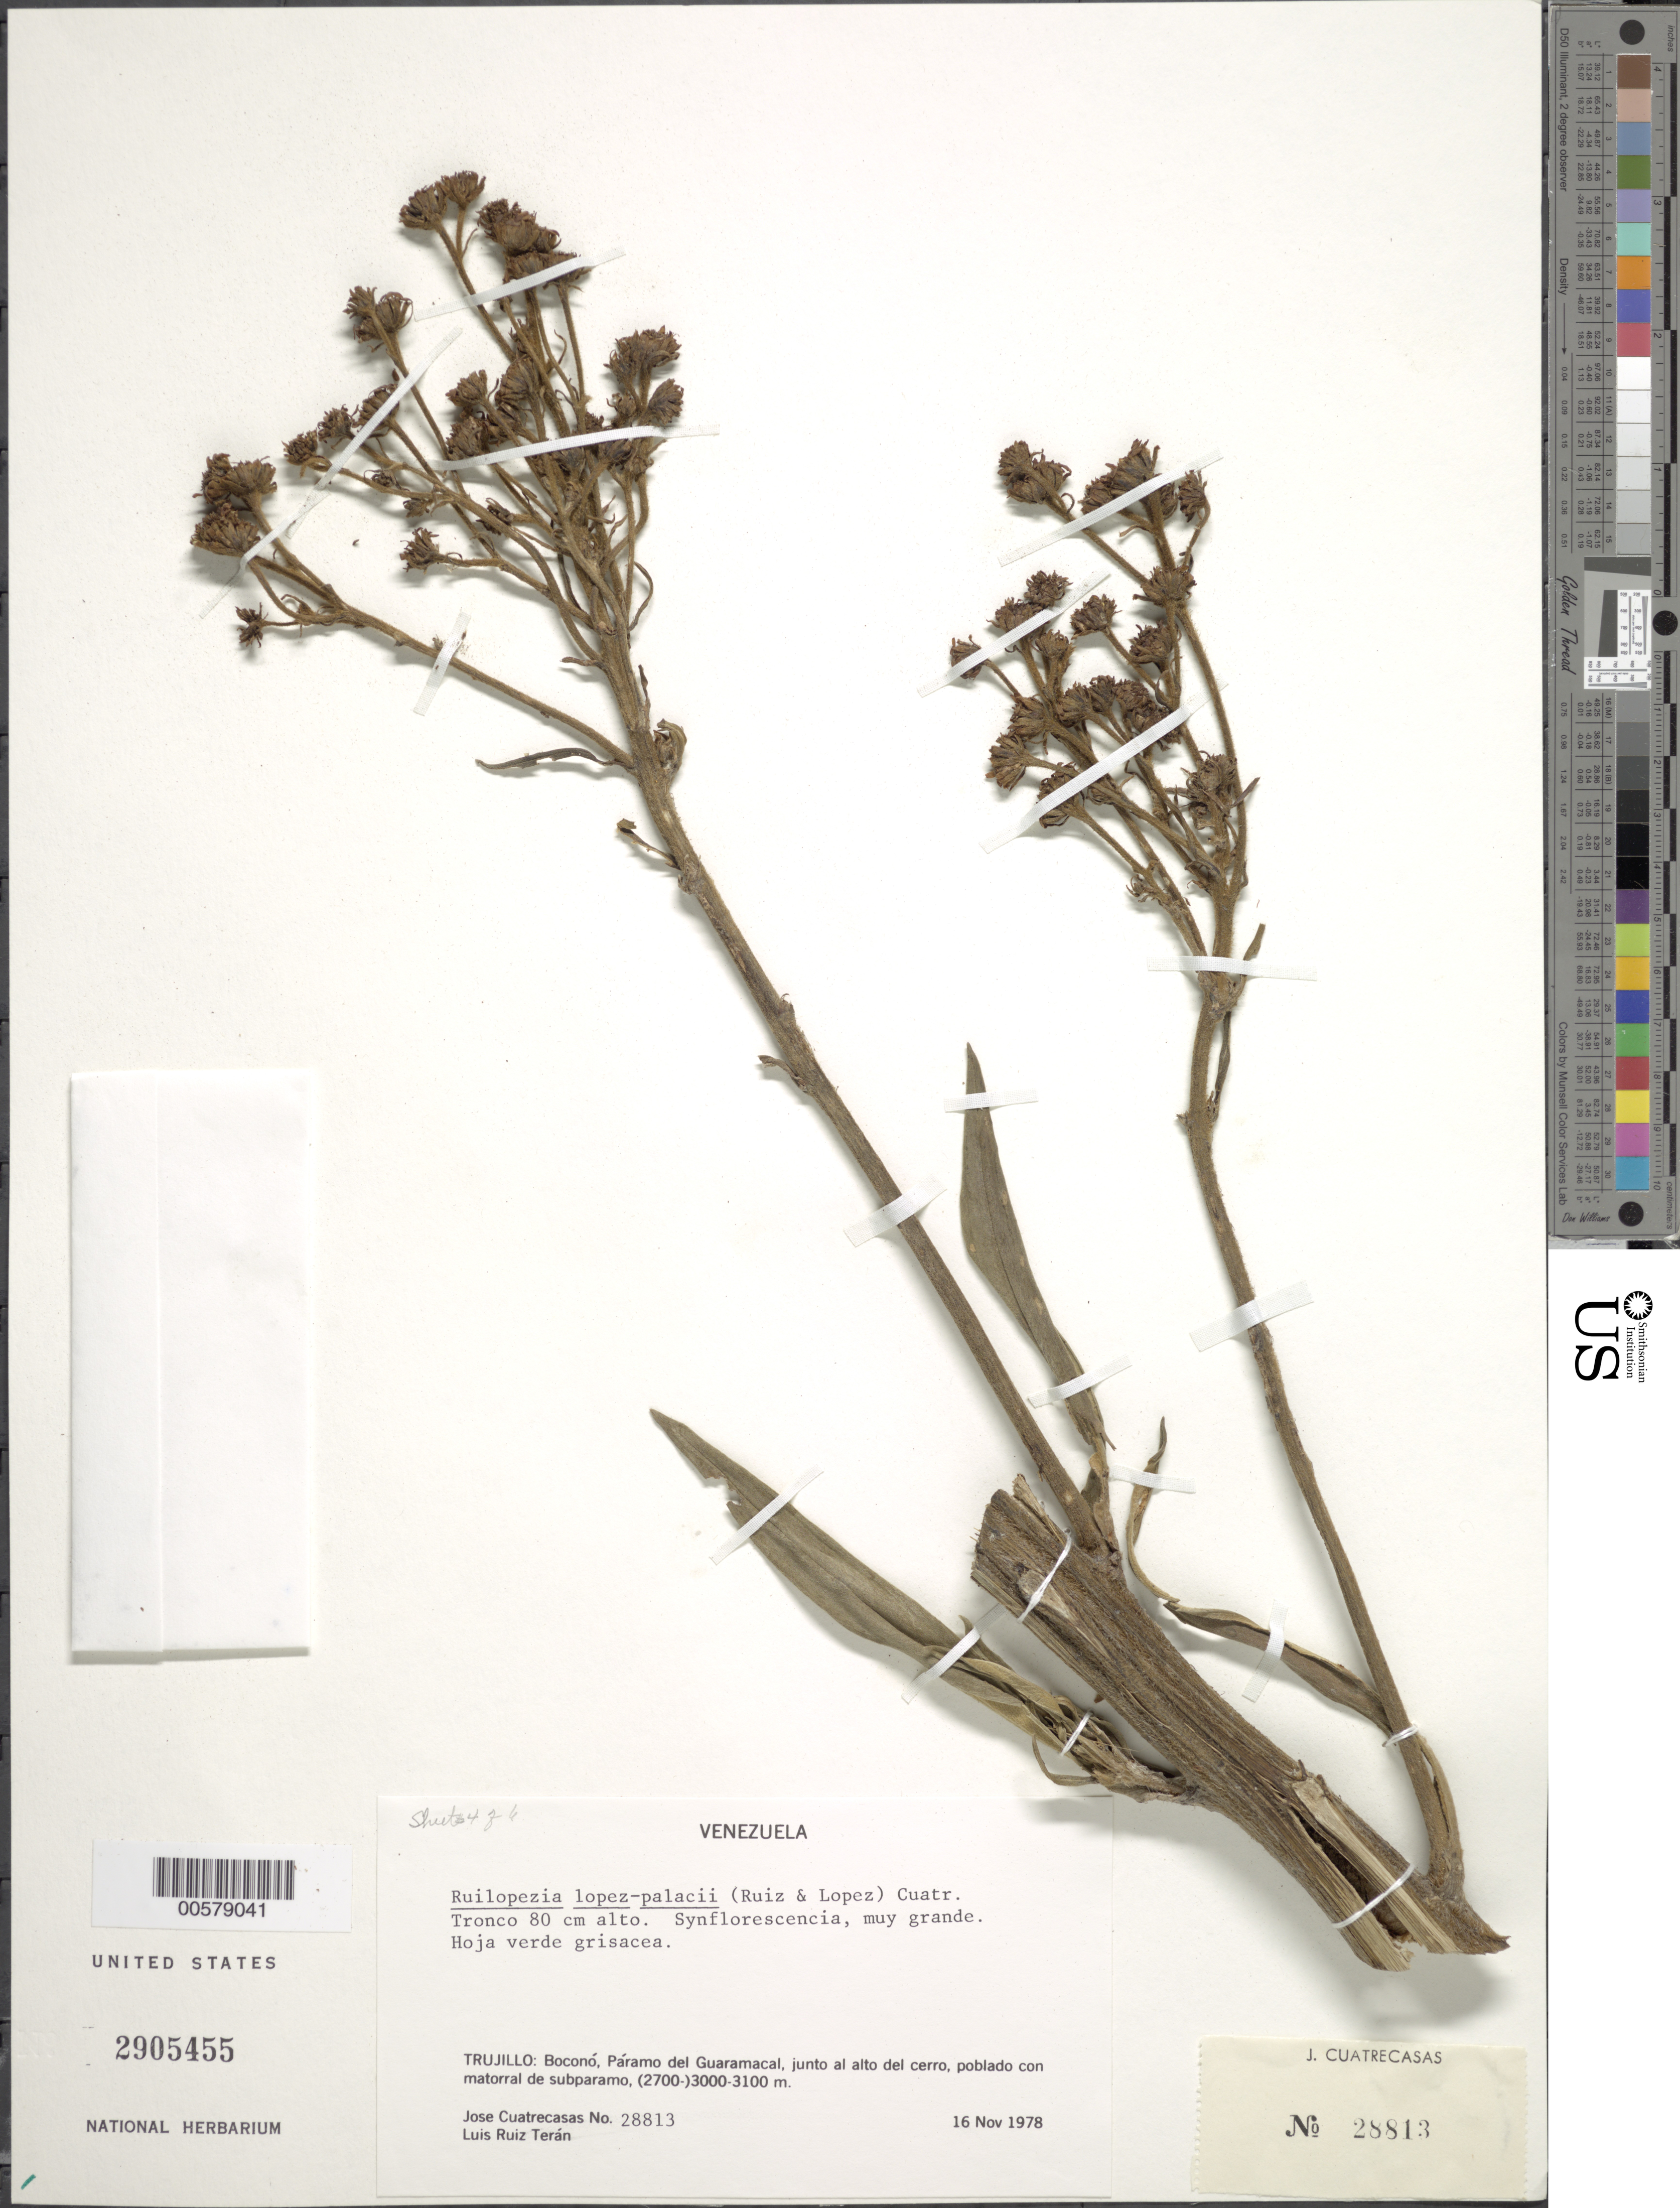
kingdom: Plantae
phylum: Tracheophyta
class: Magnoliopsida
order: Asterales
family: Asteraceae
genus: Ruilopezia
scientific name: Ruilopezia lopez-palacii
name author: (Ruíz-Terán & López Fig.) Cuatrec.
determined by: Cuatrecasas, J.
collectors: J. Cuatrecasas & L. E. Ruíz-Terán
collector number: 28813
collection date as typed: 16 Nov 1978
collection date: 1978-11-16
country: Venezuela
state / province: Trujillo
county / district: Boconó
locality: Páramo de Guaramacal, junto al alto del cerro, poblado con matorral de subparamo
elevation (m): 2700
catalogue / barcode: US 2905455